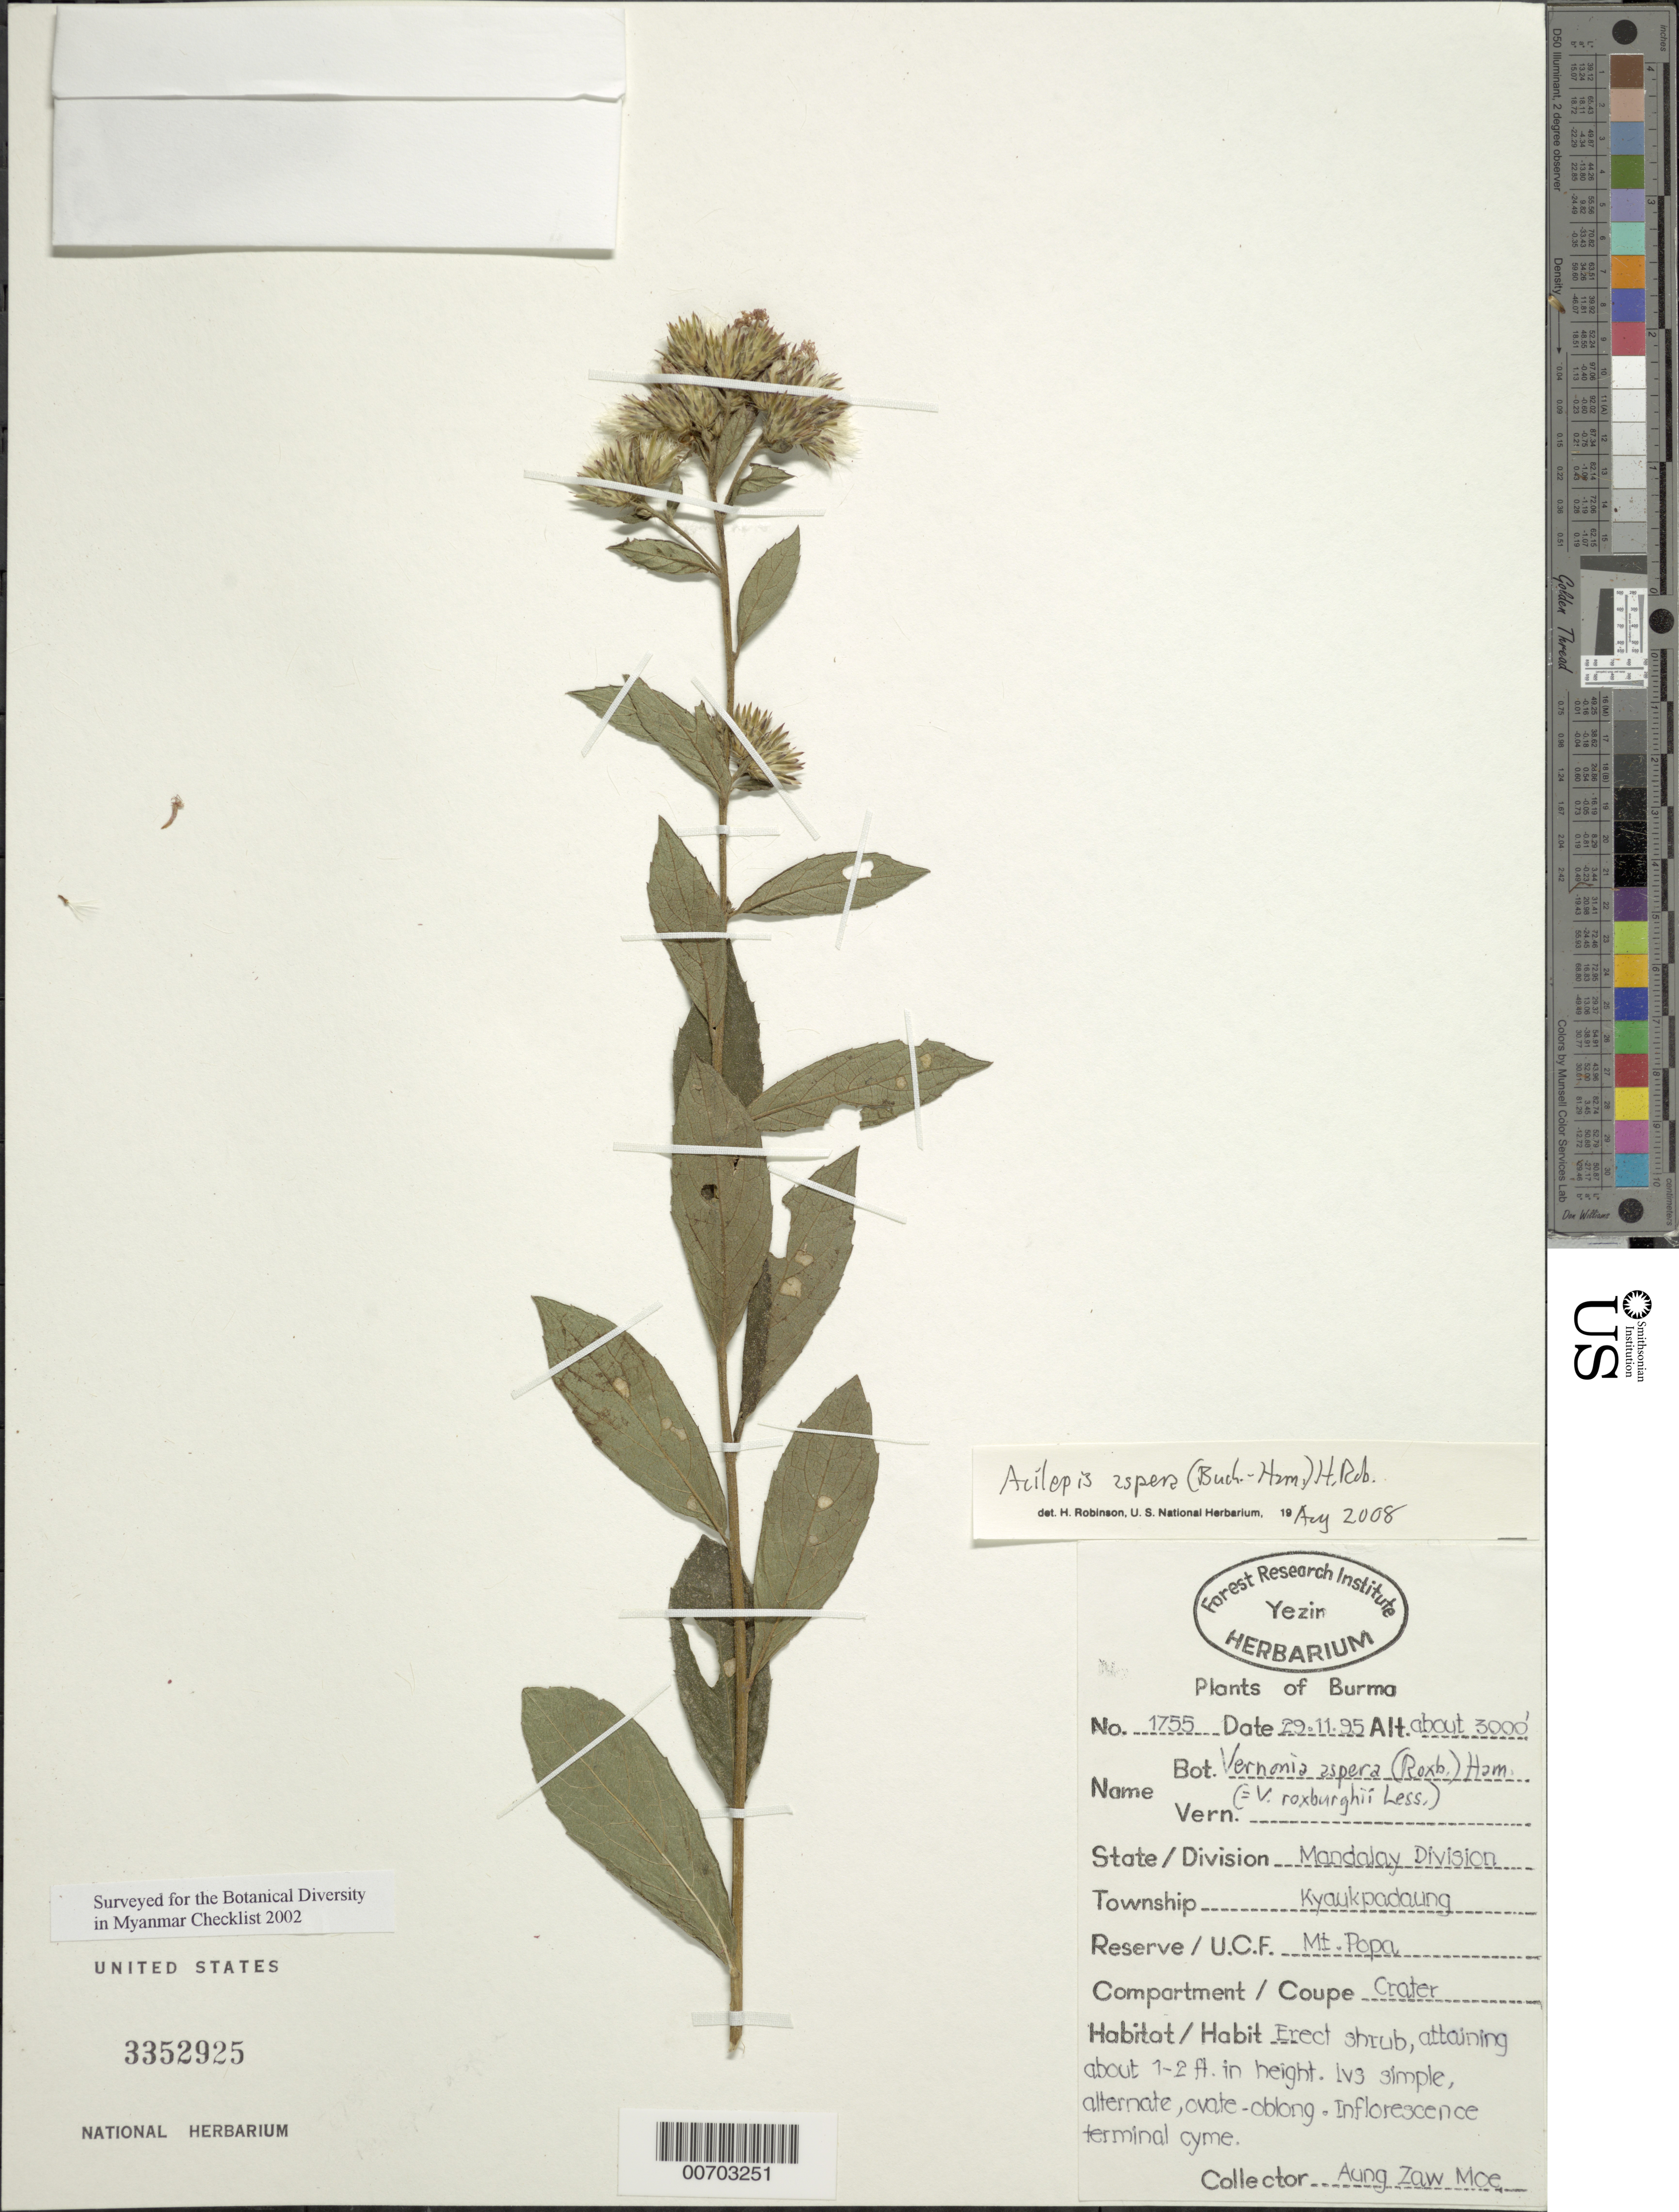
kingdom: Plantae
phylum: Tracheophyta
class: Magnoliopsida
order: Asterales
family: Asteraceae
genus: Acilepis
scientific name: Acilepis aspera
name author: (Buch.-Ham.) H. Rob.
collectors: Moe, A.Z.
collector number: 1755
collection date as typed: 29 Nov 1995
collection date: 1995-11-29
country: Myanmar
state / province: Mandalay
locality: Kyaukpadaung, Mt. Popa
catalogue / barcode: US 3352925